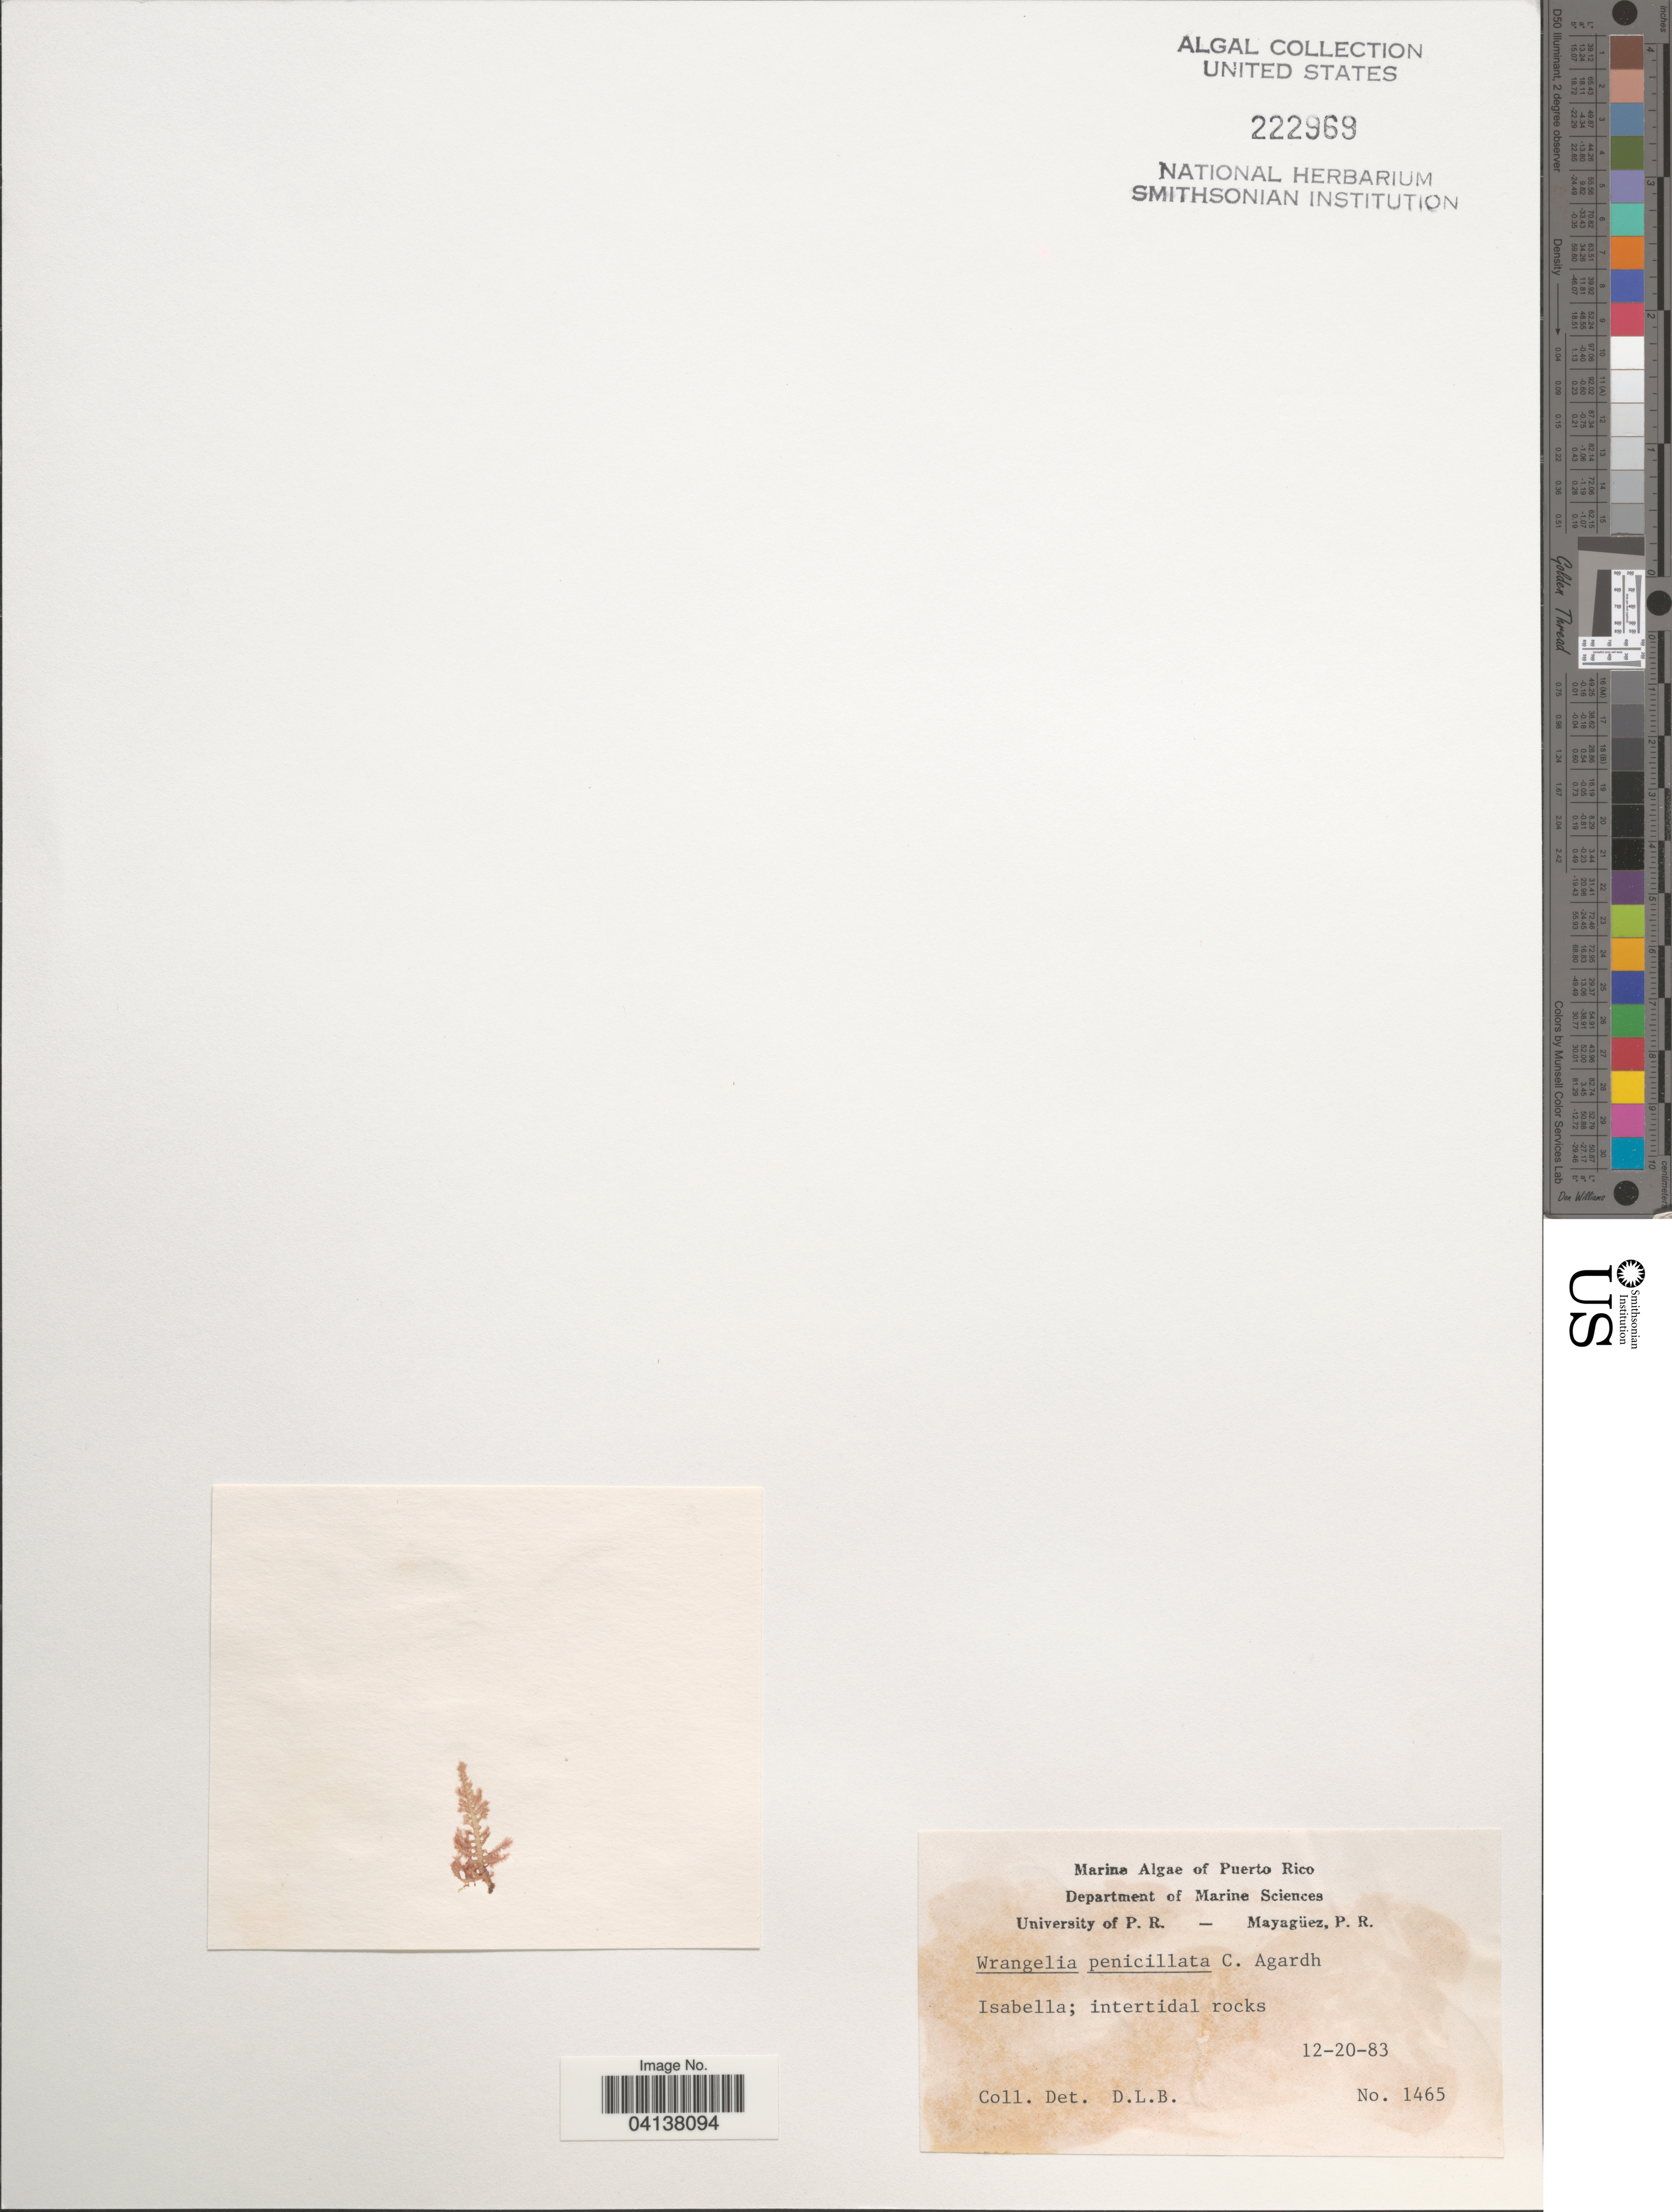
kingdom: Plantae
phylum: Rhodophyta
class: Florideophyceae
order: Ceramiales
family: Wrangeliaceae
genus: Wrangelia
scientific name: Wrangelia penicillata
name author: (C. Agardh) C. Agardh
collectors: D. L. B.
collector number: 1465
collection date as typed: Transcribed d/m/y: 20/12/83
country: Puerto Rico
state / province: Isabela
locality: Isabella.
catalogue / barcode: US 222969